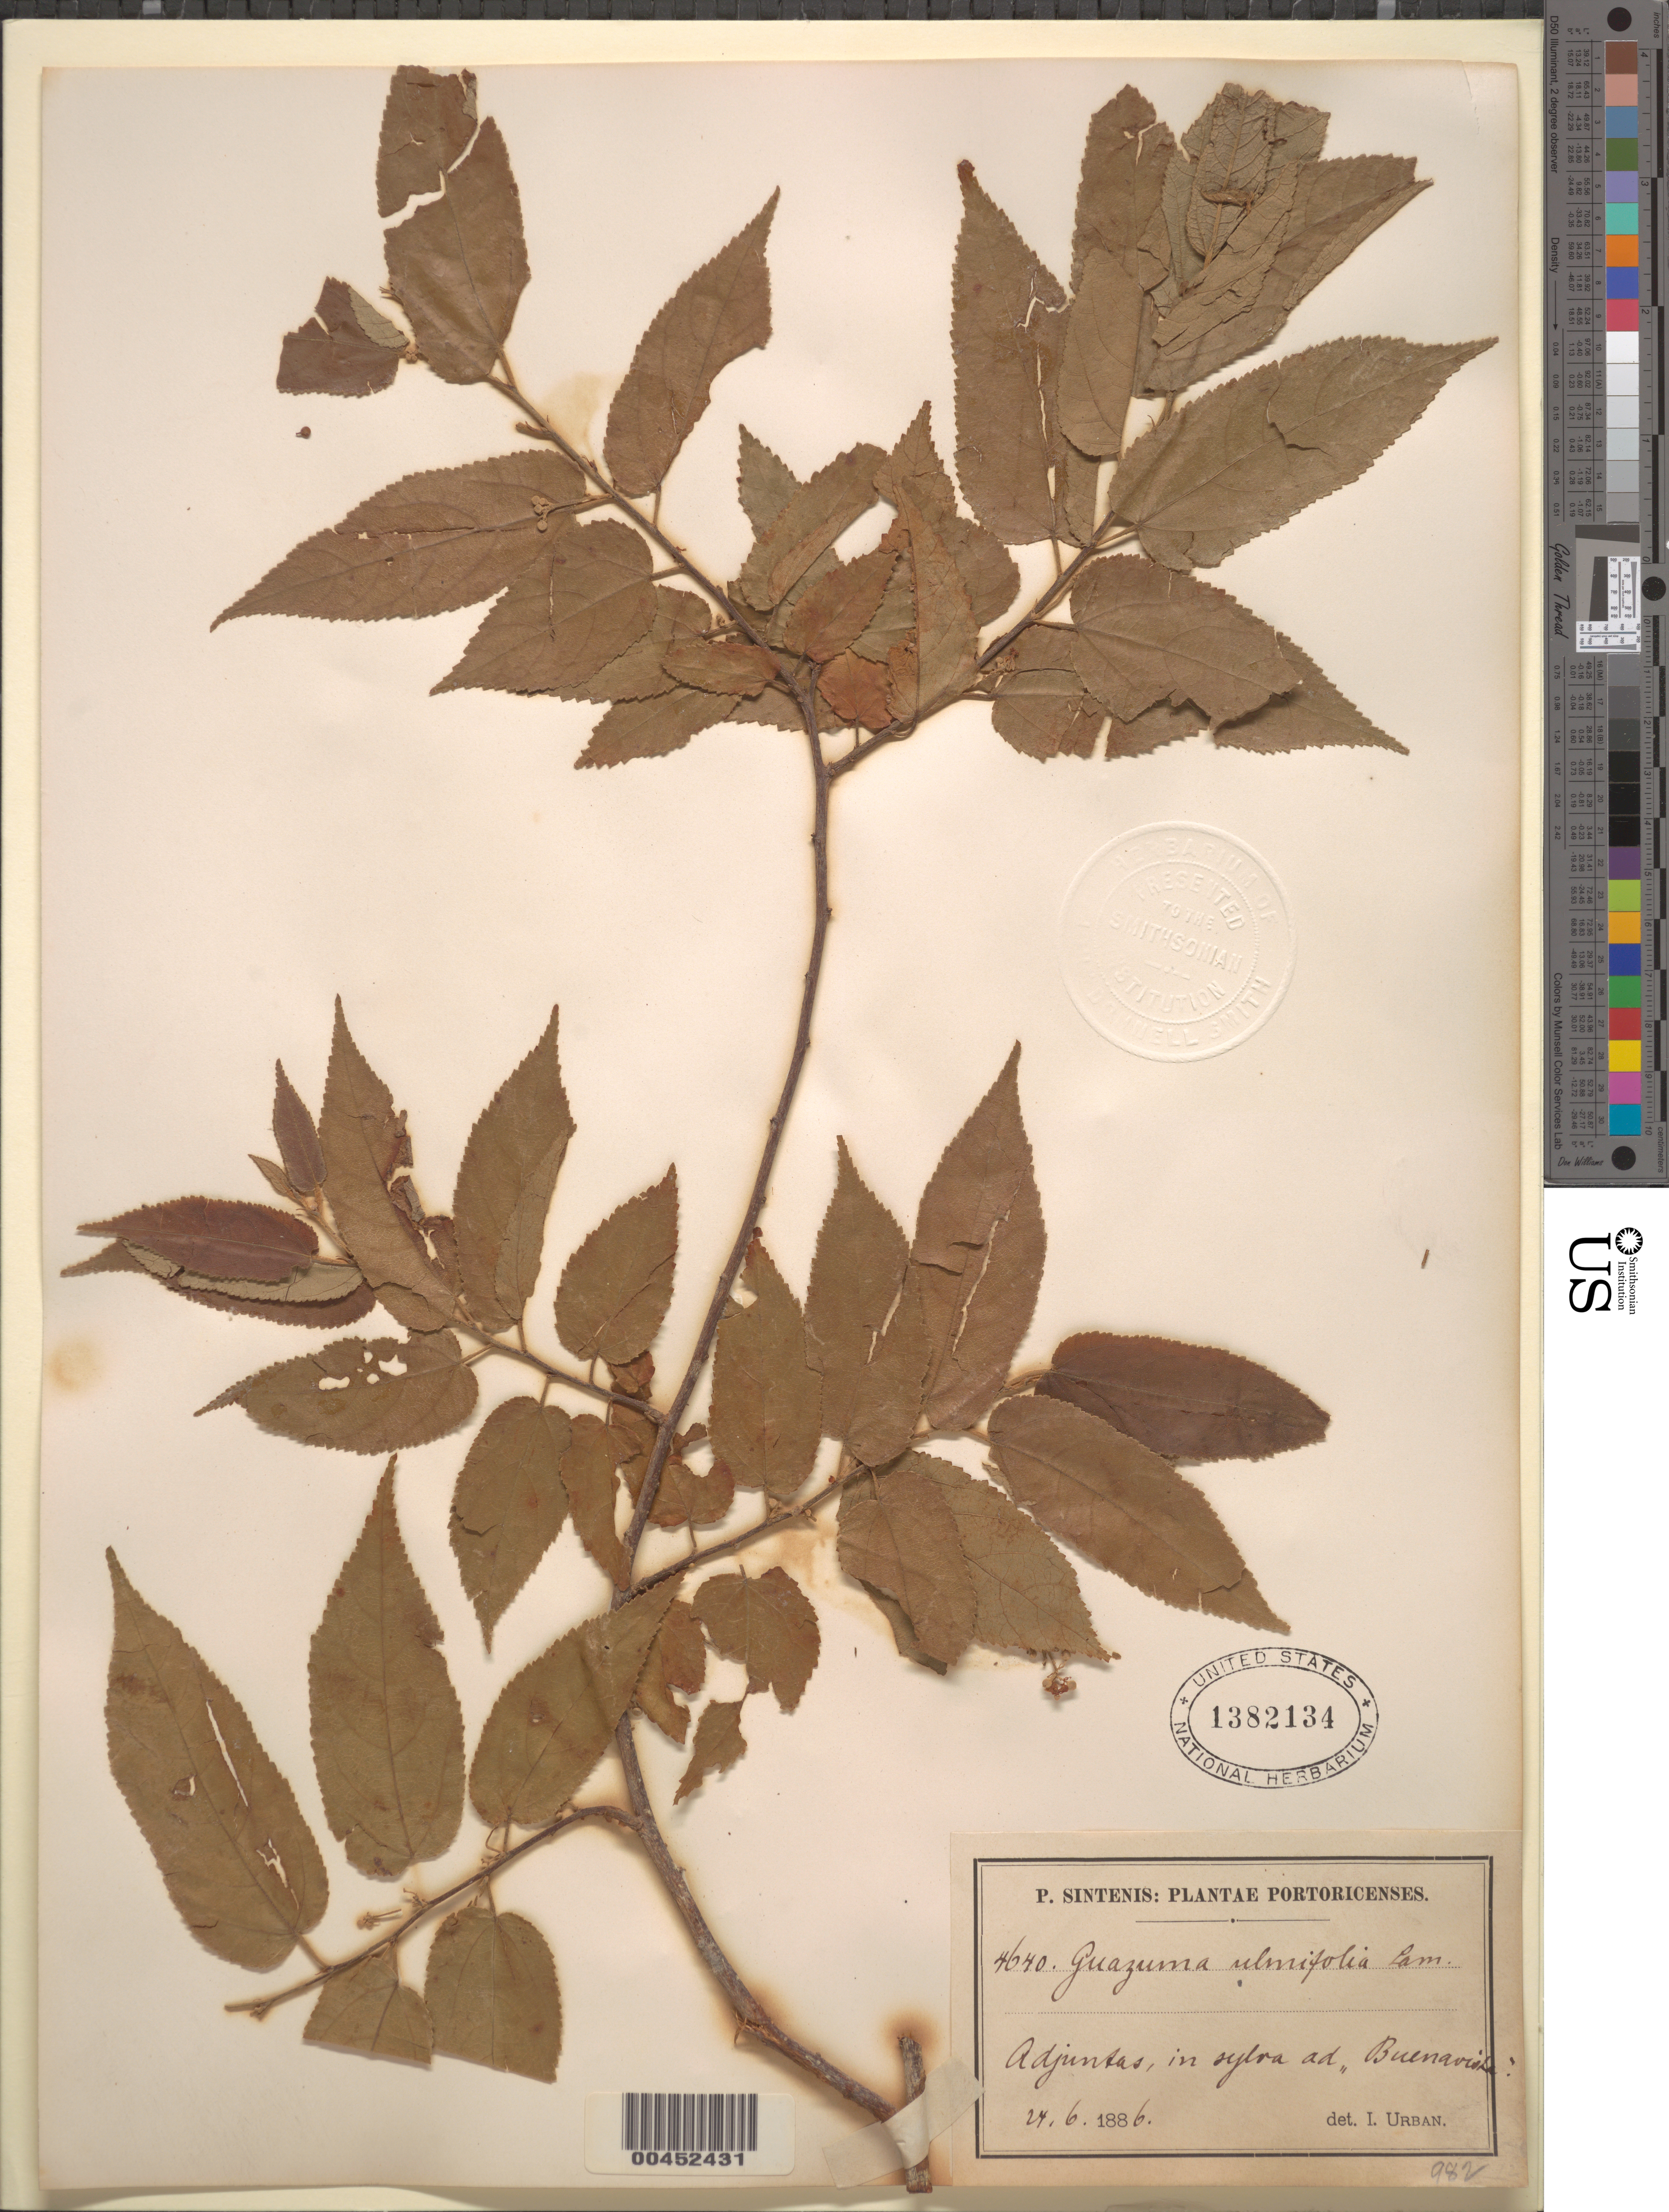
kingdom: Plantae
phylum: Tracheophyta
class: Magnoliopsida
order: Malvales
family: Malvaceae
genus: Guazuma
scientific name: Guazuma ulmifolia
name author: Lam.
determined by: Urban, Ignatz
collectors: P. Sintenis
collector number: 4640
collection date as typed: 24 Jun 1886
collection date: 1886-06-24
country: Puerto Rico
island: Greater Antilles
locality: Adjuntas, in sylva ad "Buenavista"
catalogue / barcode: US 1382134